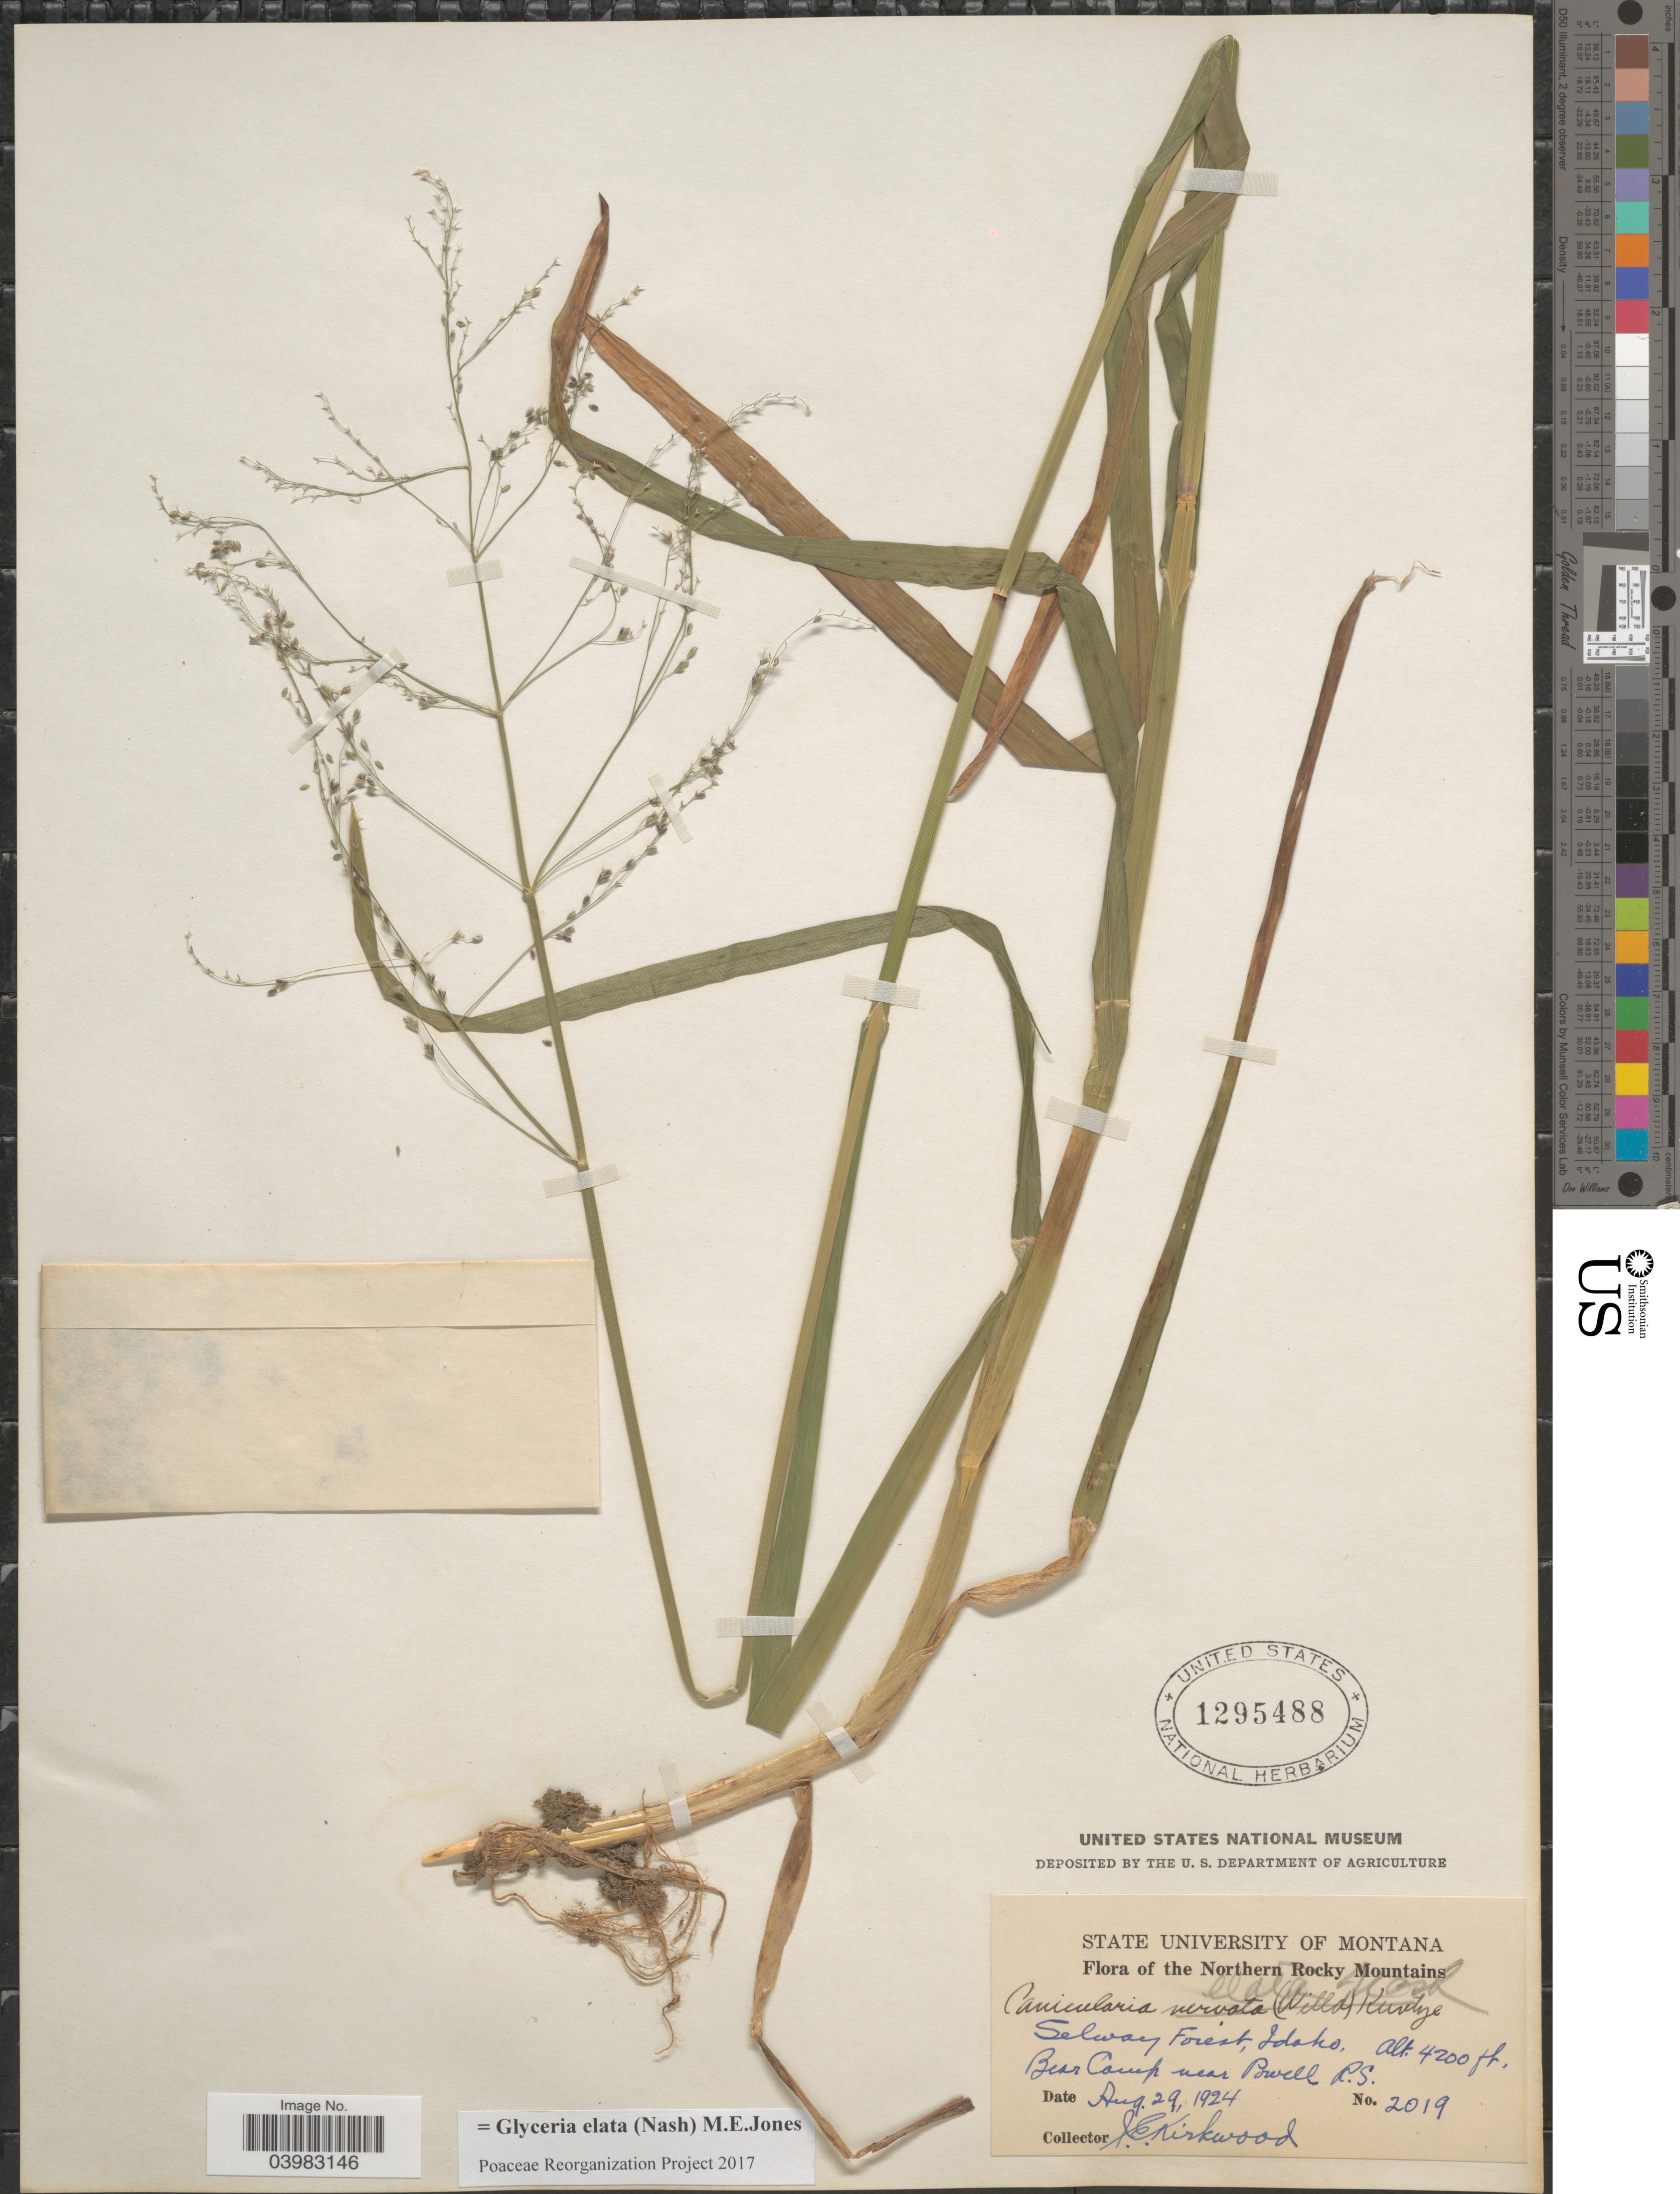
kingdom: Plantae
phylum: Tracheophyta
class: Liliopsida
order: Poales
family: Poaceae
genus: Glyceria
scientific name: Glyceria elata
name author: (Nash) M.E. Jones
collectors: J. Kirkwood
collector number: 2019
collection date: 1924-08-29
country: United States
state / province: Idaho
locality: Northern Rocky Mountains. Selway Forest. Bear Camp near Powell R.S.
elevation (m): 1280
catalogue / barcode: US 1295488